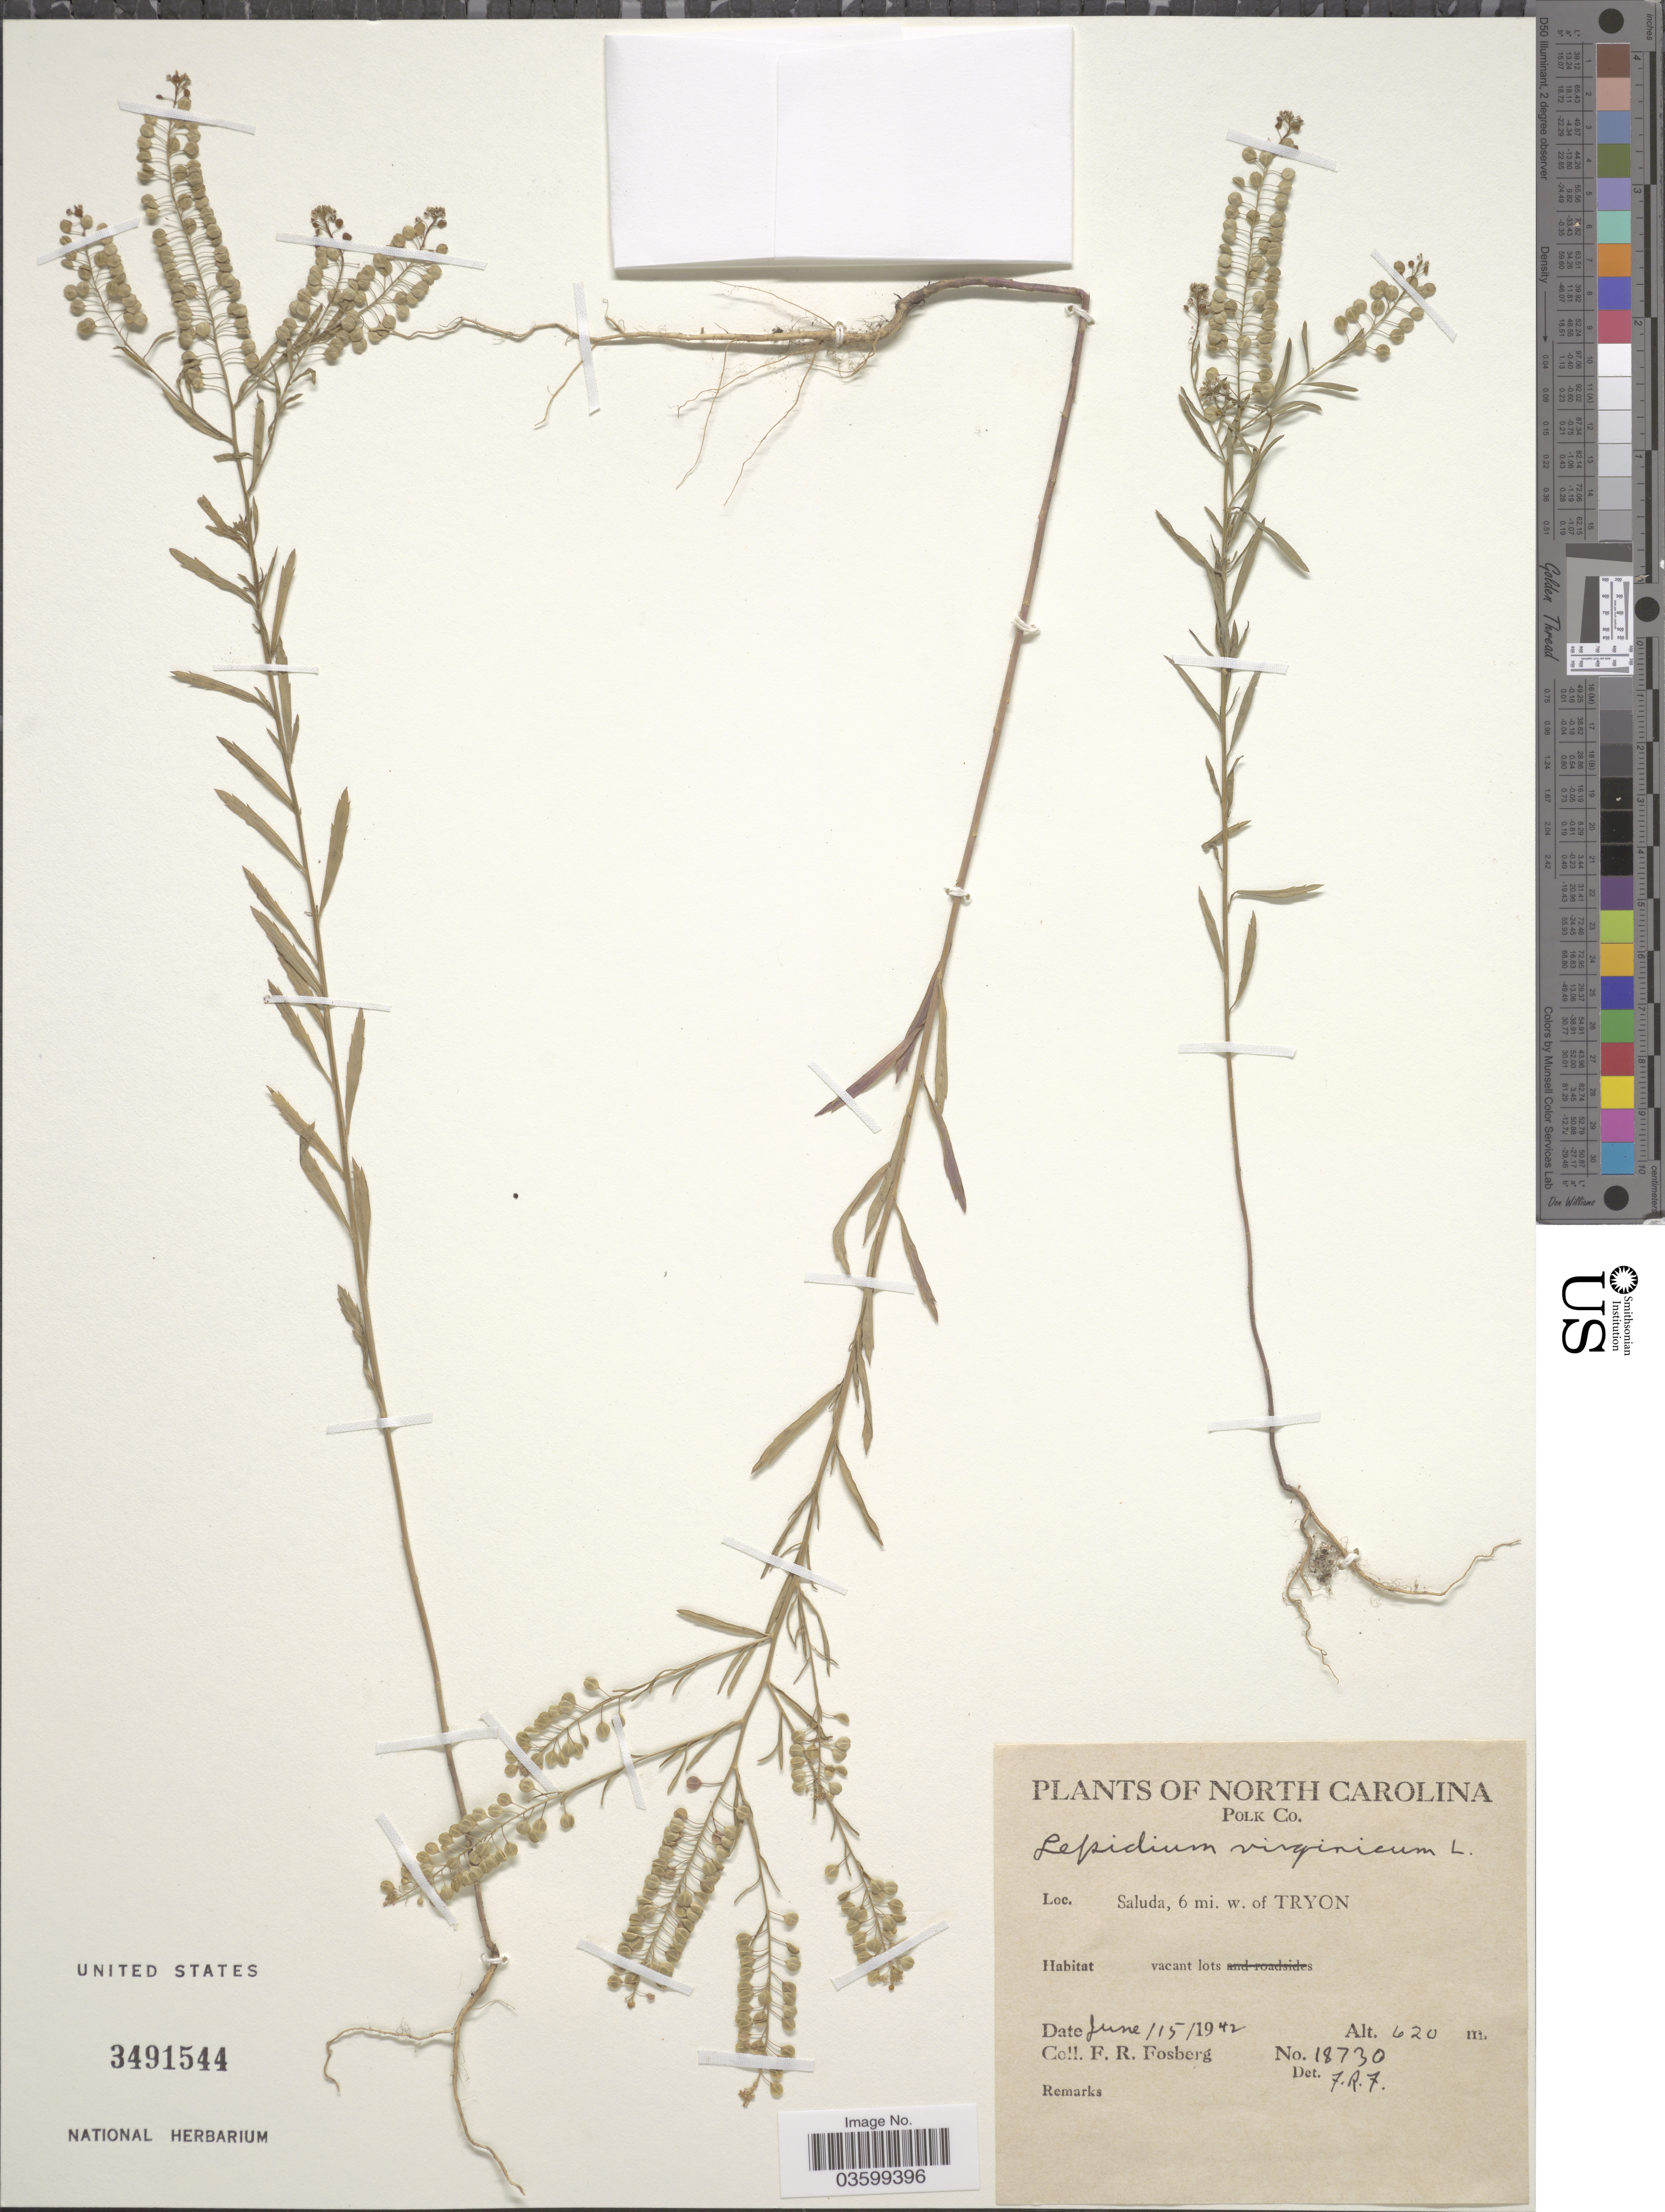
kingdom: Plantae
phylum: Tracheophyta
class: Magnoliopsida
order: Brassicales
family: Brassicaceae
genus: Lepidium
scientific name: Lepidium virginicum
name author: L.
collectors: F. R. Fosberg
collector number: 18730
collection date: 1942-06-15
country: United States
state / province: North Carolina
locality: Polk Co. Saluda, 6 mi. w. of Tryon.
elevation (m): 620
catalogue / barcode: US 3491544